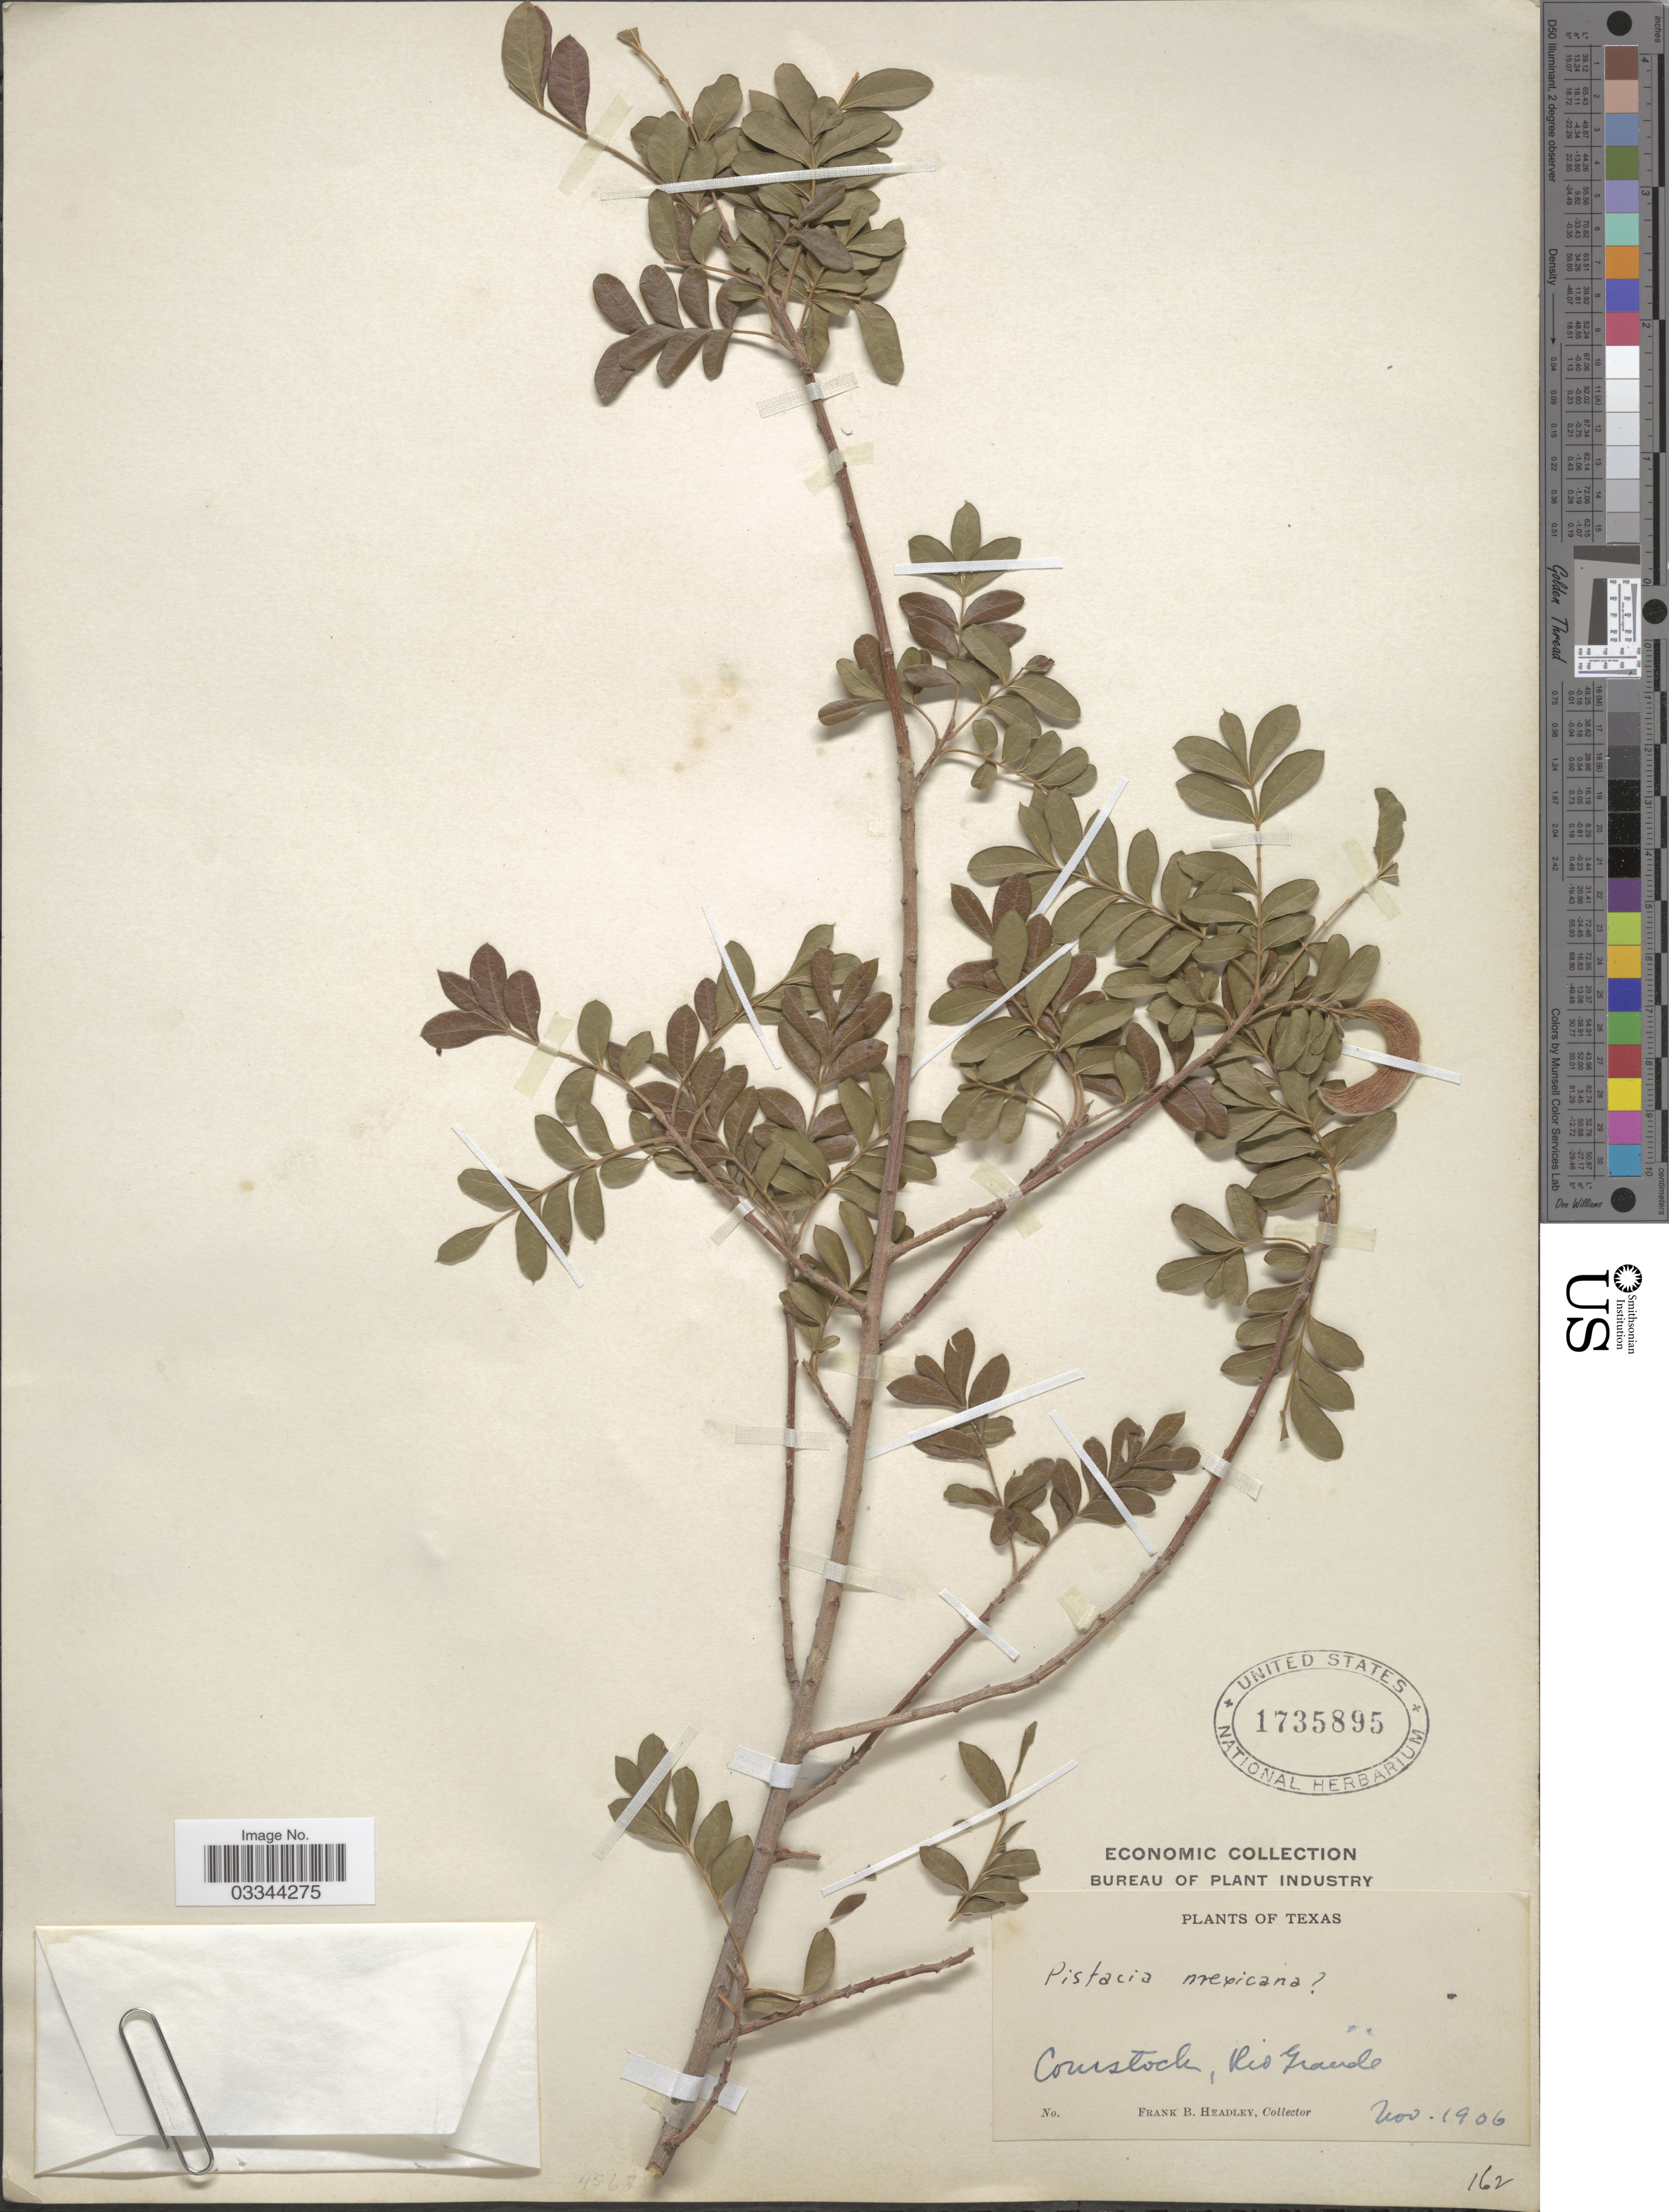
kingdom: Plantae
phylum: Tracheophyta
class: Magnoliopsida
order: Sapindales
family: Anacardiaceae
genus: Pistacia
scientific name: Pistacia mexicana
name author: Kunth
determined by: Mitchell, John D.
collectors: F. B. Headley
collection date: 1906-11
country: United States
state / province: Texas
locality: Comstock, Rio Grande.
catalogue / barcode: US 1735895